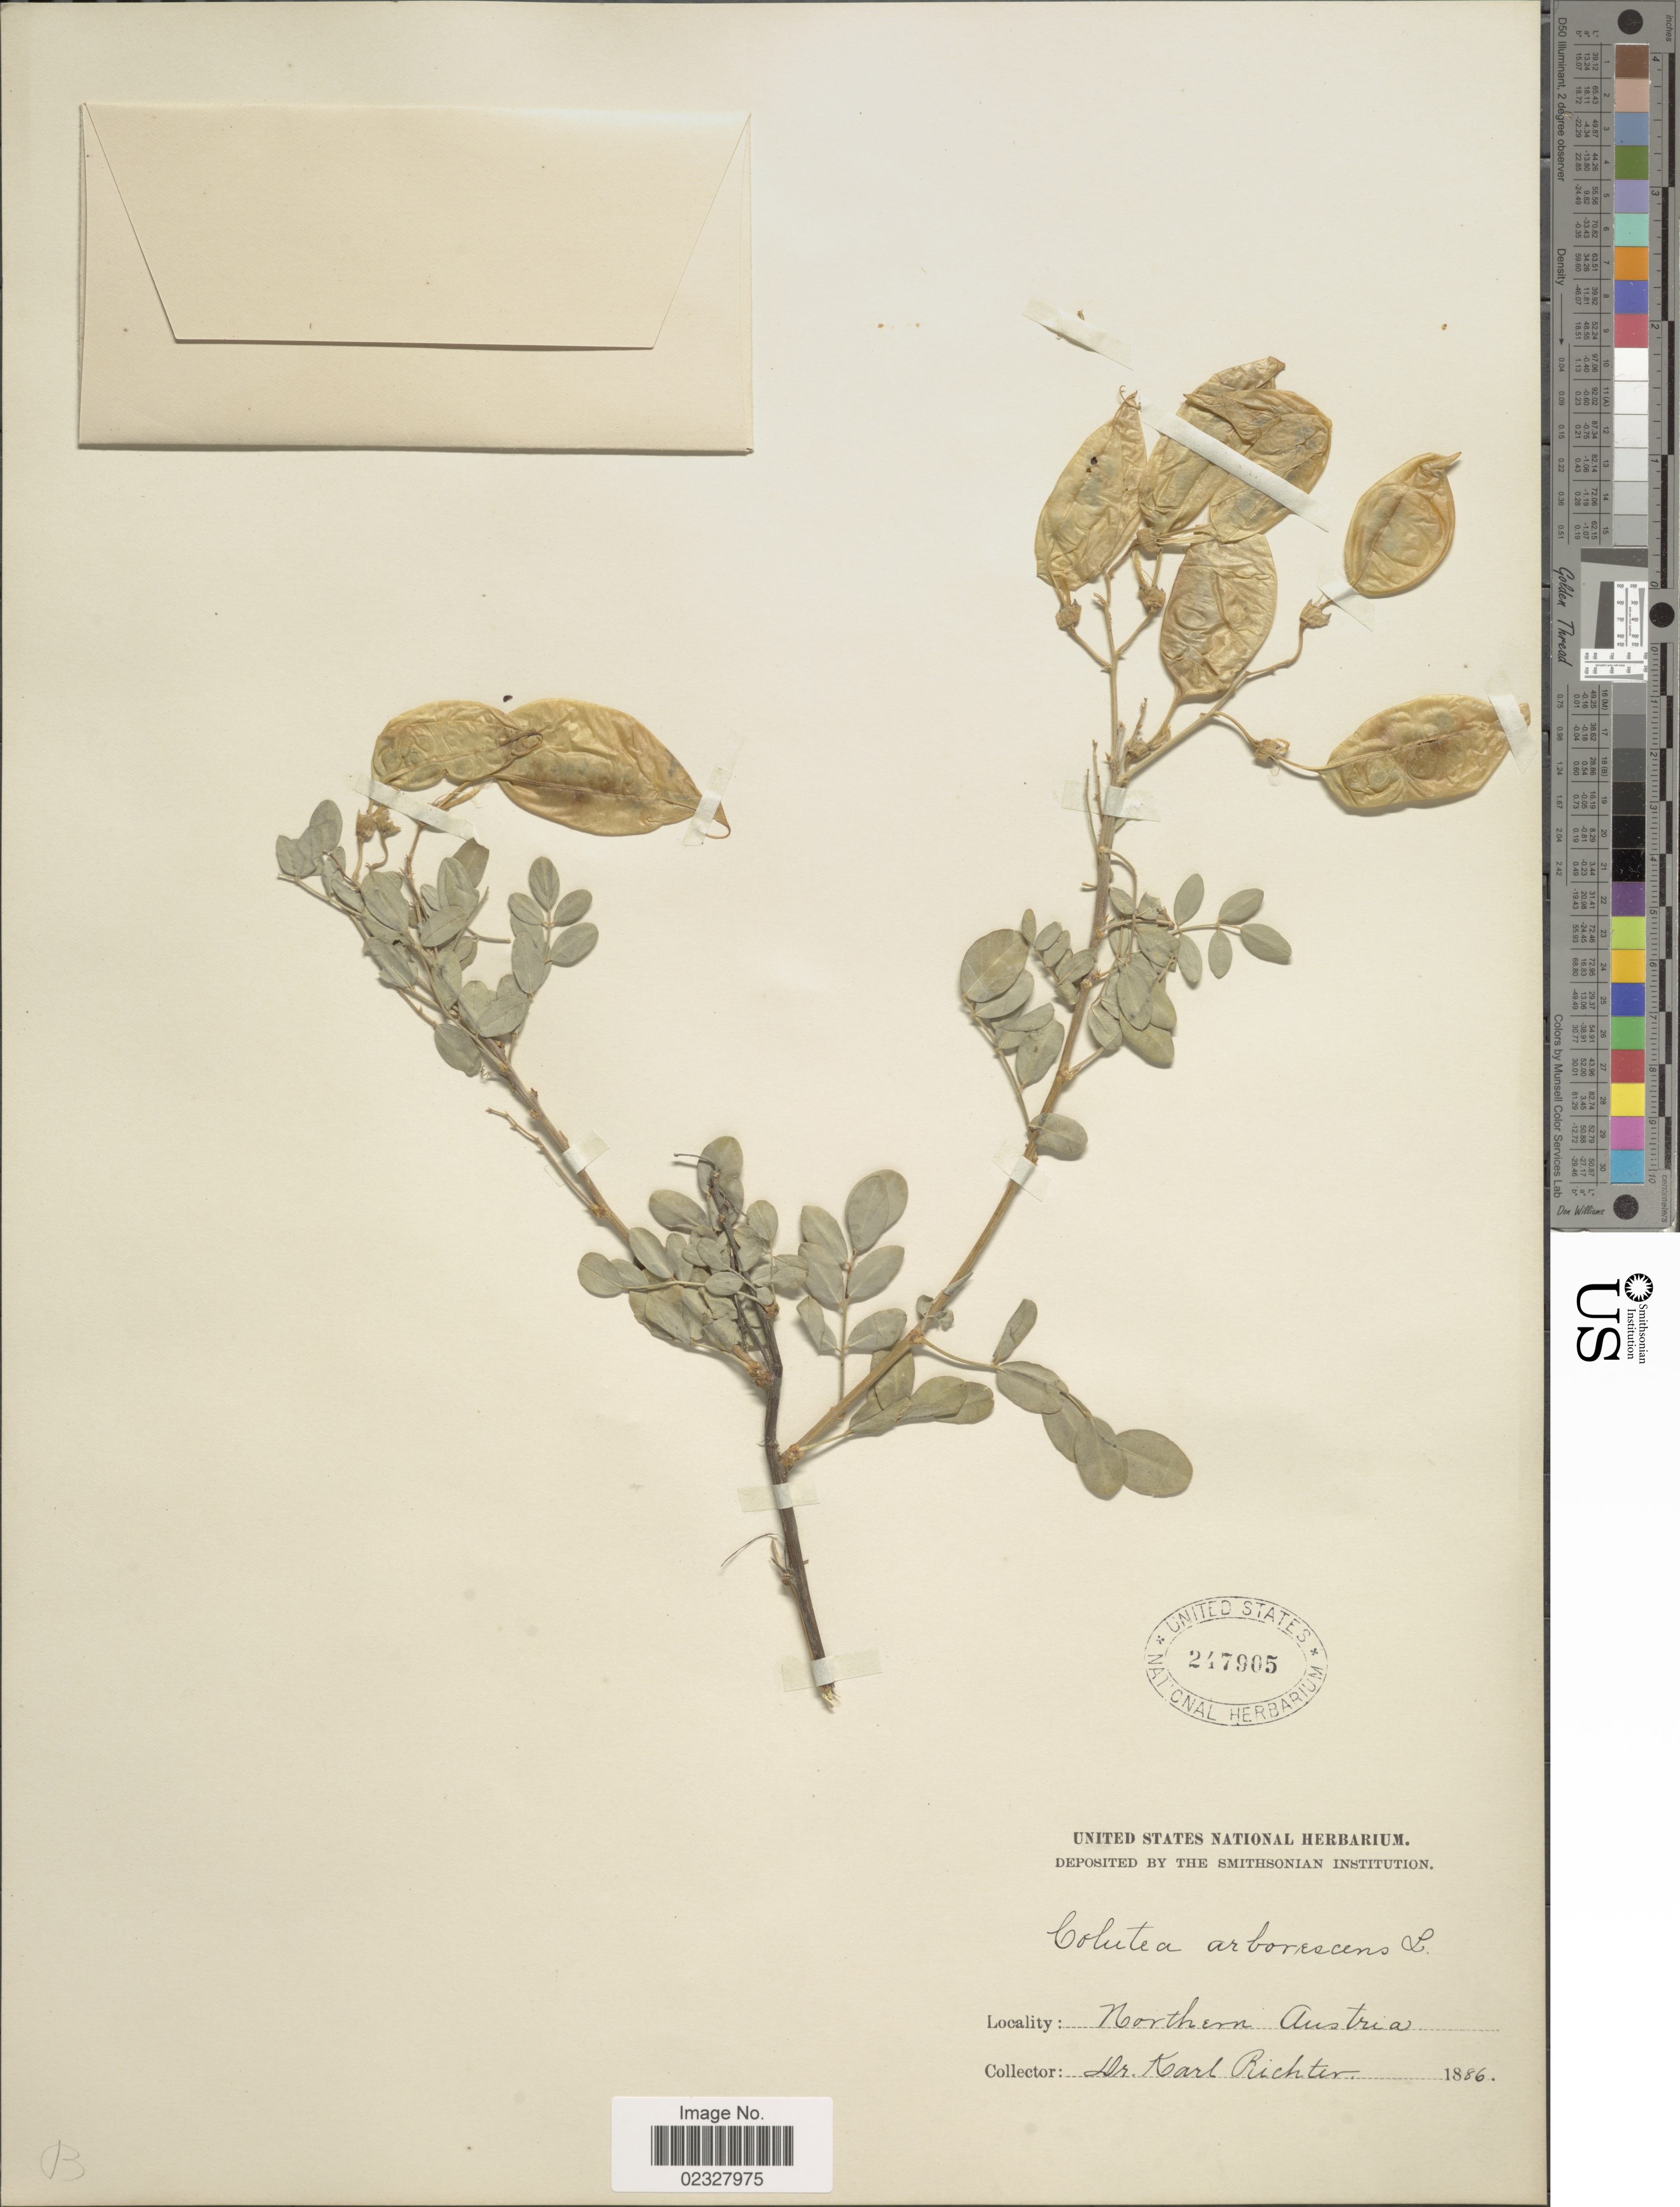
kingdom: Plantae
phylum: Tracheophyta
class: Magnoliopsida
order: Fabales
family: Fabaceae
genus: Colutea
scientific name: Colutea arborescens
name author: L.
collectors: K. Richter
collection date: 1886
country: Austria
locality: Northern Austria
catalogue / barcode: US 247905